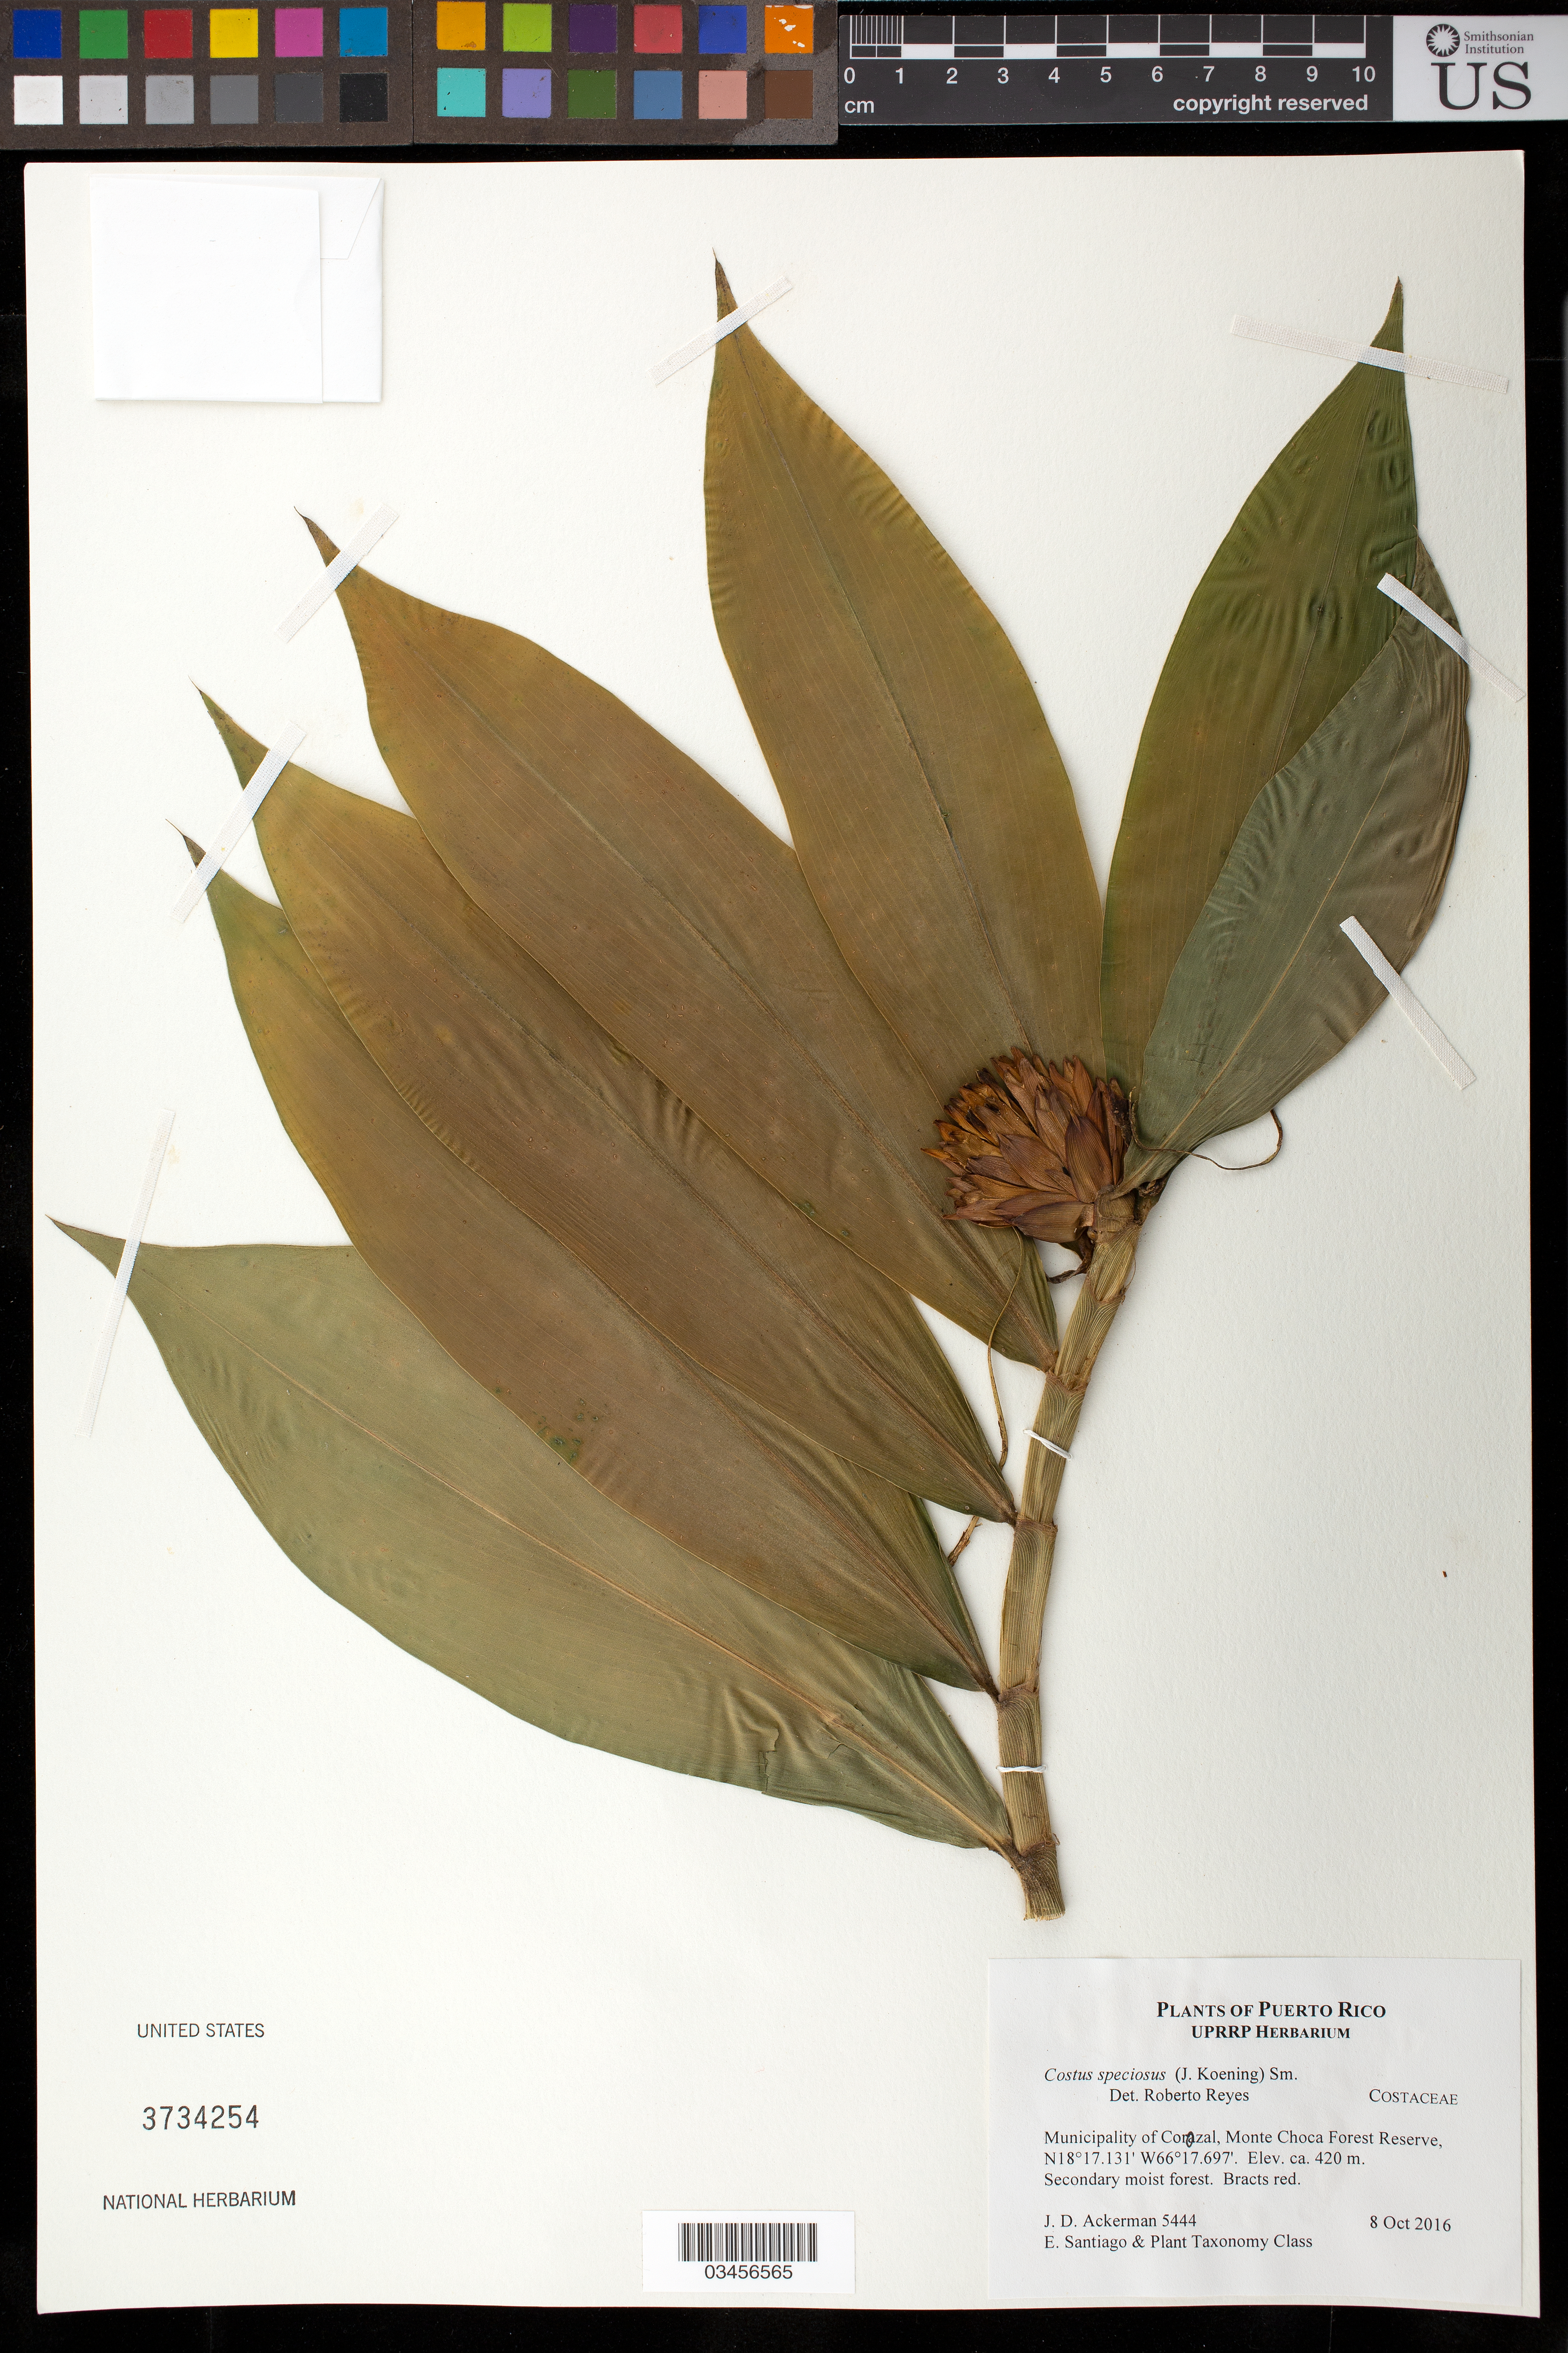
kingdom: Plantae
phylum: Tracheophyta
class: Liliopsida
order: Zingiberales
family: Costaceae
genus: Hellenia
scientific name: Hellenia speciosa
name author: (J. Koenig) S.R. Dutta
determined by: (US) Smithsonian Institution - National Museum of Natural History - Department of Botany (UNITED STATES)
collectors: J. D. Ackerman, E. Santiago & UPR Plant Taxonomy Class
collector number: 5444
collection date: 2016-10-08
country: Puerto Rico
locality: Municpality of Corozal, Monte Choca Forest Reserve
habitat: Secondary moist forest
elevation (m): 420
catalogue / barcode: US 3734254